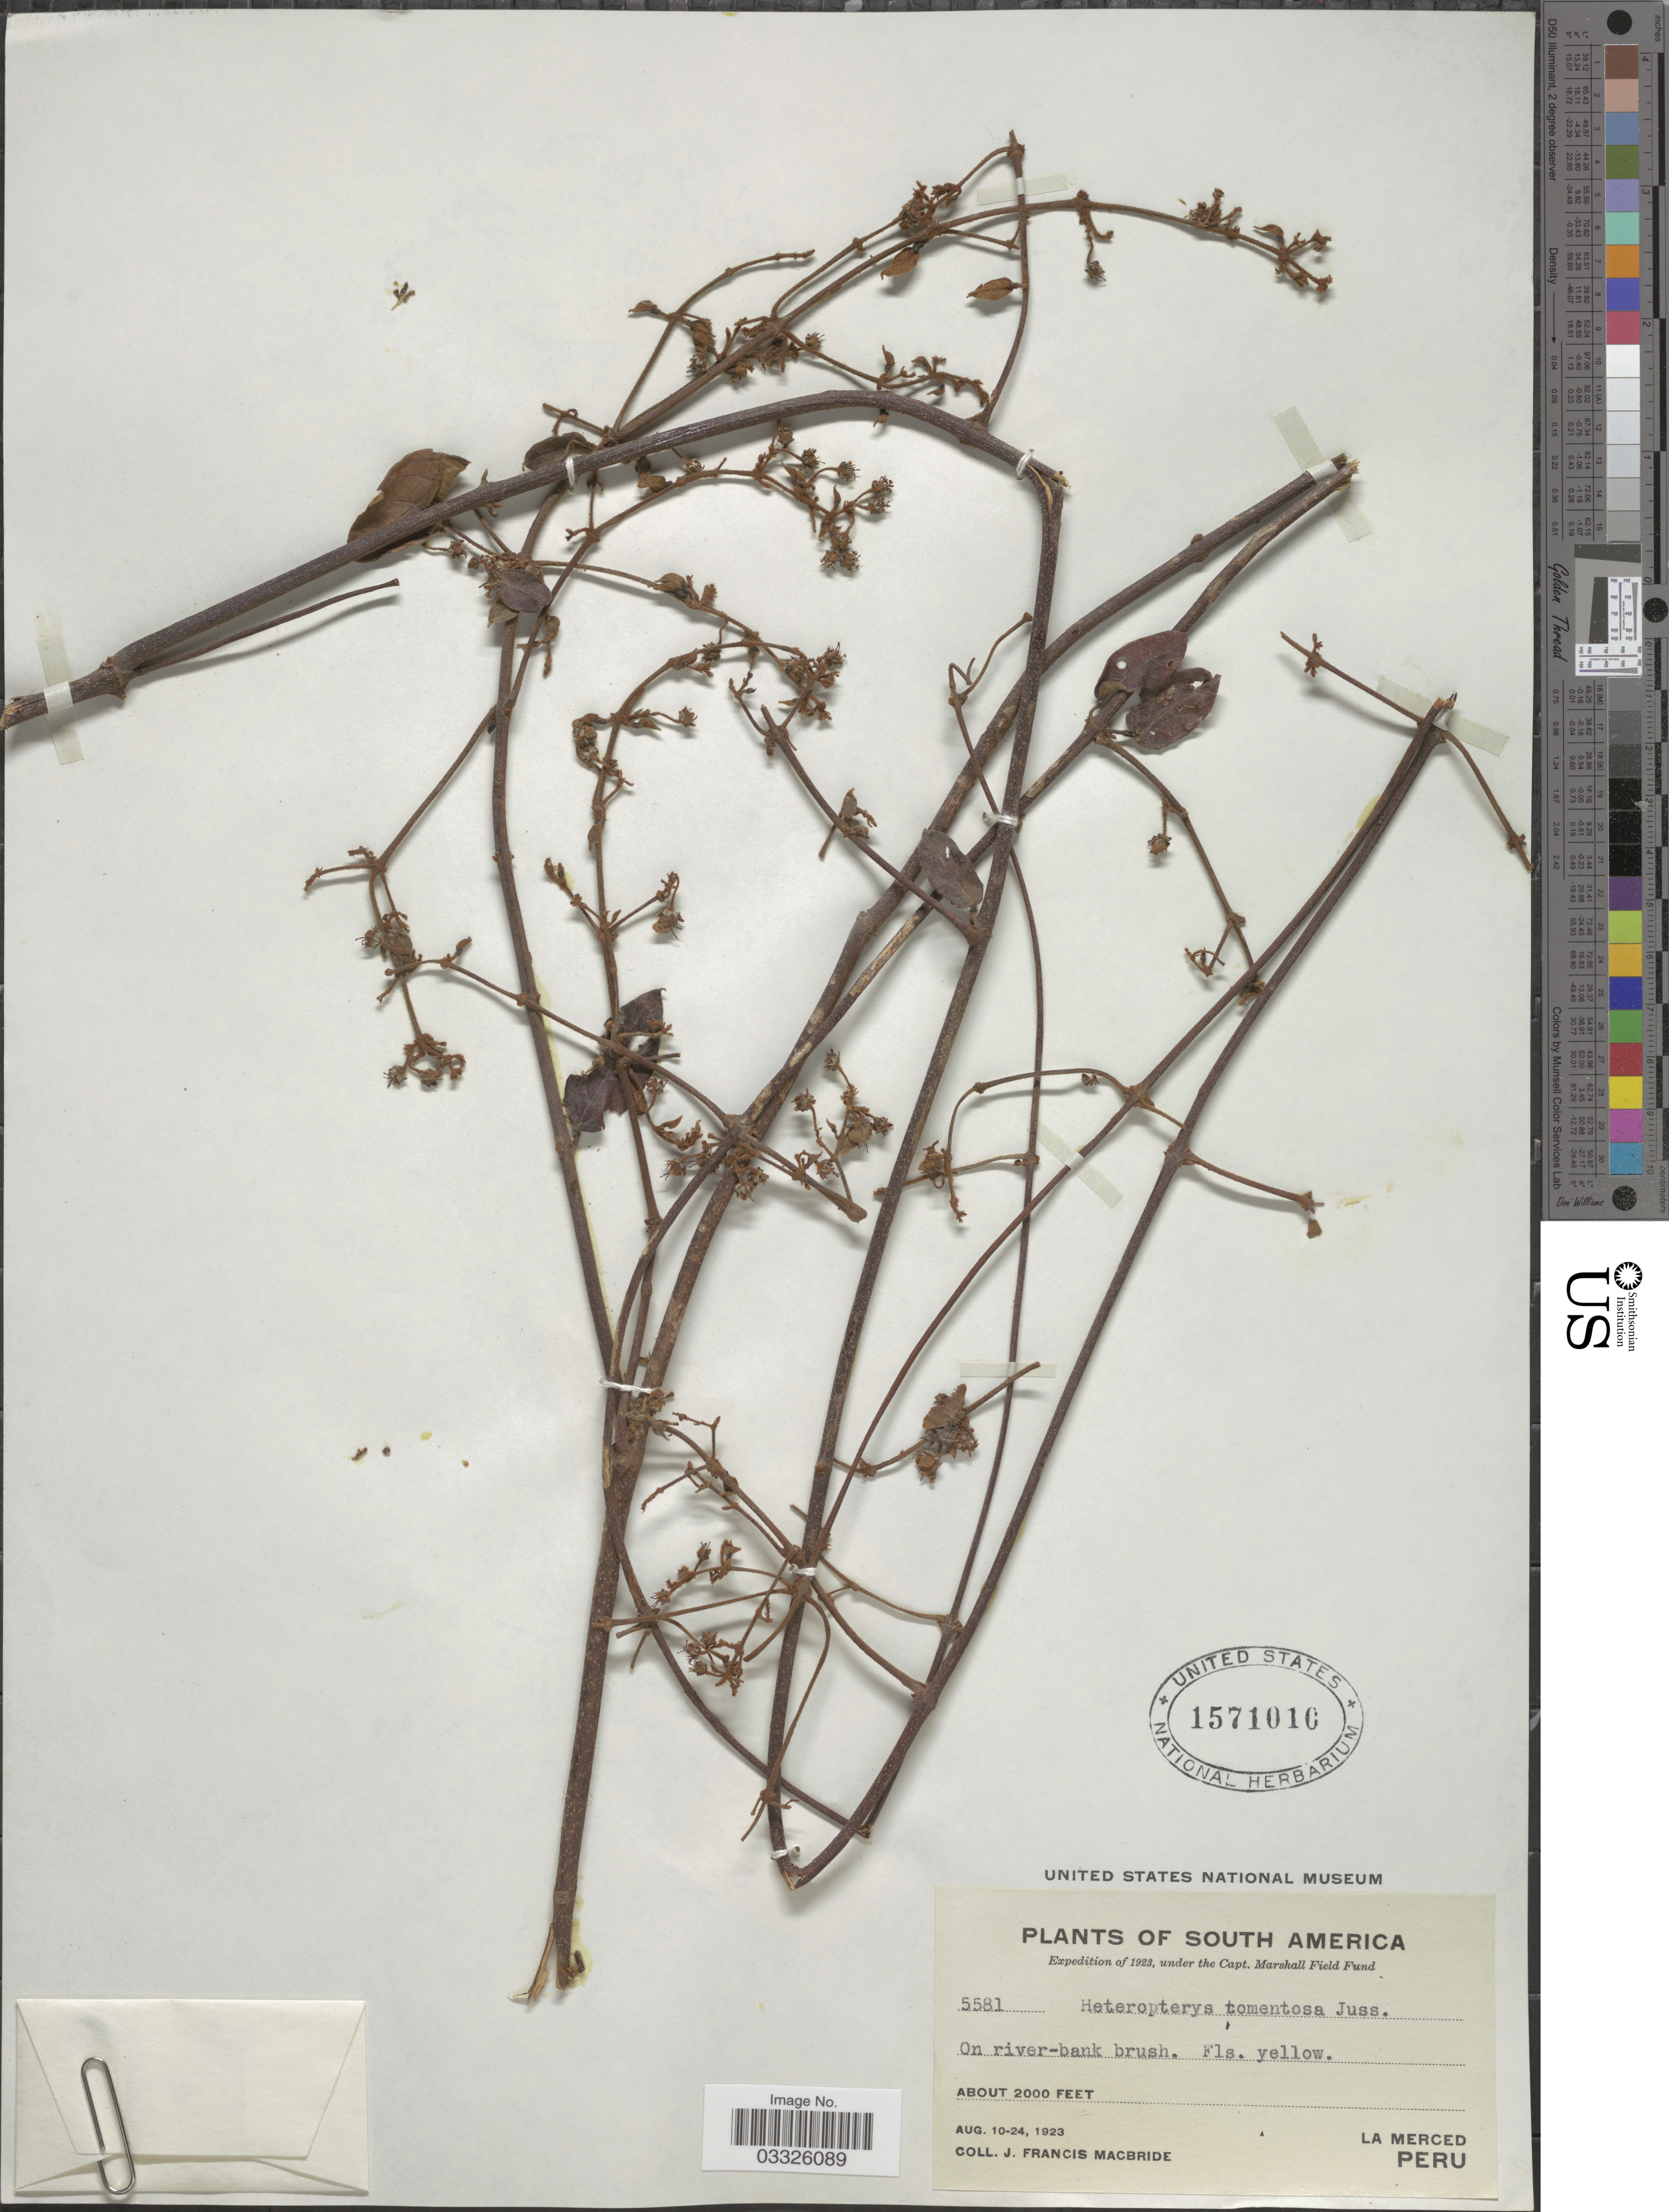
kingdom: Plantae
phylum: Tracheophyta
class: Magnoliopsida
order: Malpighiales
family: Malpighiaceae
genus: Heteropterys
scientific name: Heteropterys tomentosa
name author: A. Juss.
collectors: J. F. Macbride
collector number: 5581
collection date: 1923-08-10/1923-08-24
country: Peru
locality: La Merced.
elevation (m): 610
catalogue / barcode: US 1571010